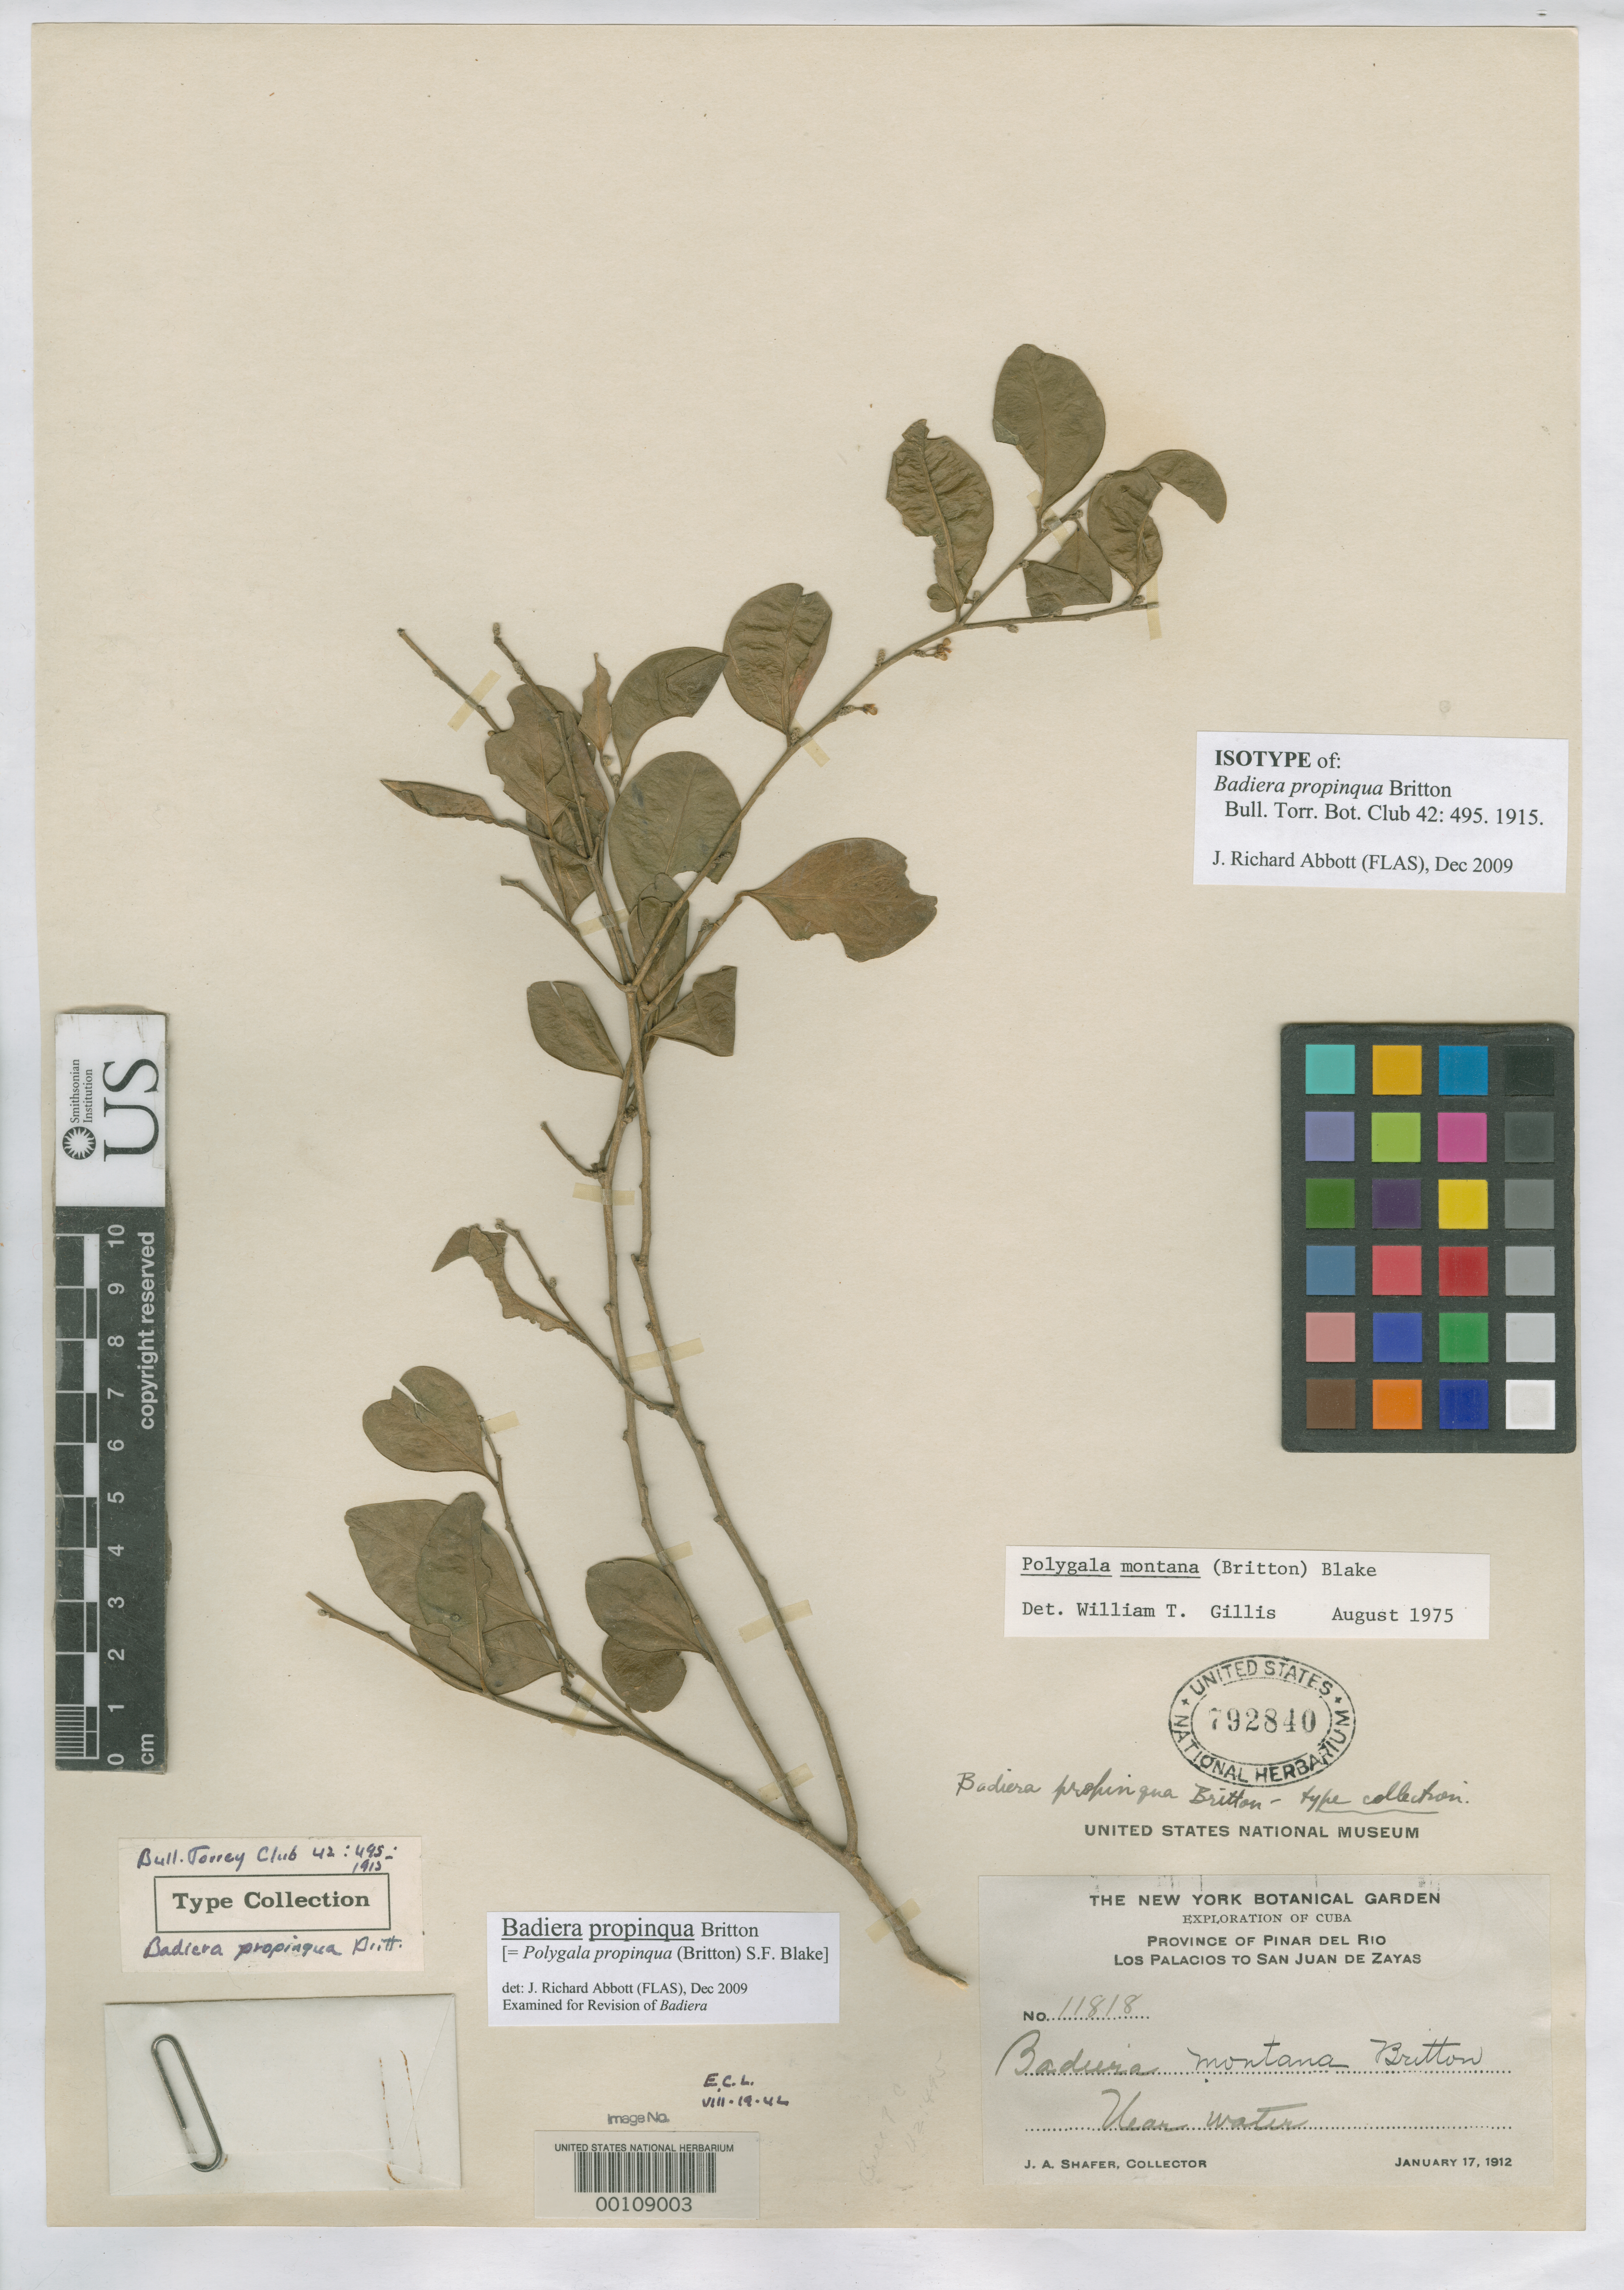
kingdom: Plantae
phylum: Tracheophyta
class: Magnoliopsida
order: Fabales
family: Polygalaceae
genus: Badiera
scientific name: Badiera propinqua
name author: Britton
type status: Isotype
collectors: J. A. Shafer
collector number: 11818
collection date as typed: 17 Jan 1912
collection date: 1912-01-17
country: Cuba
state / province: Pinar del Río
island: Greater Antilles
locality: Province of Pinar del Rio, Los Palacios to San Juan de Zayas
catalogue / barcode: US 792840